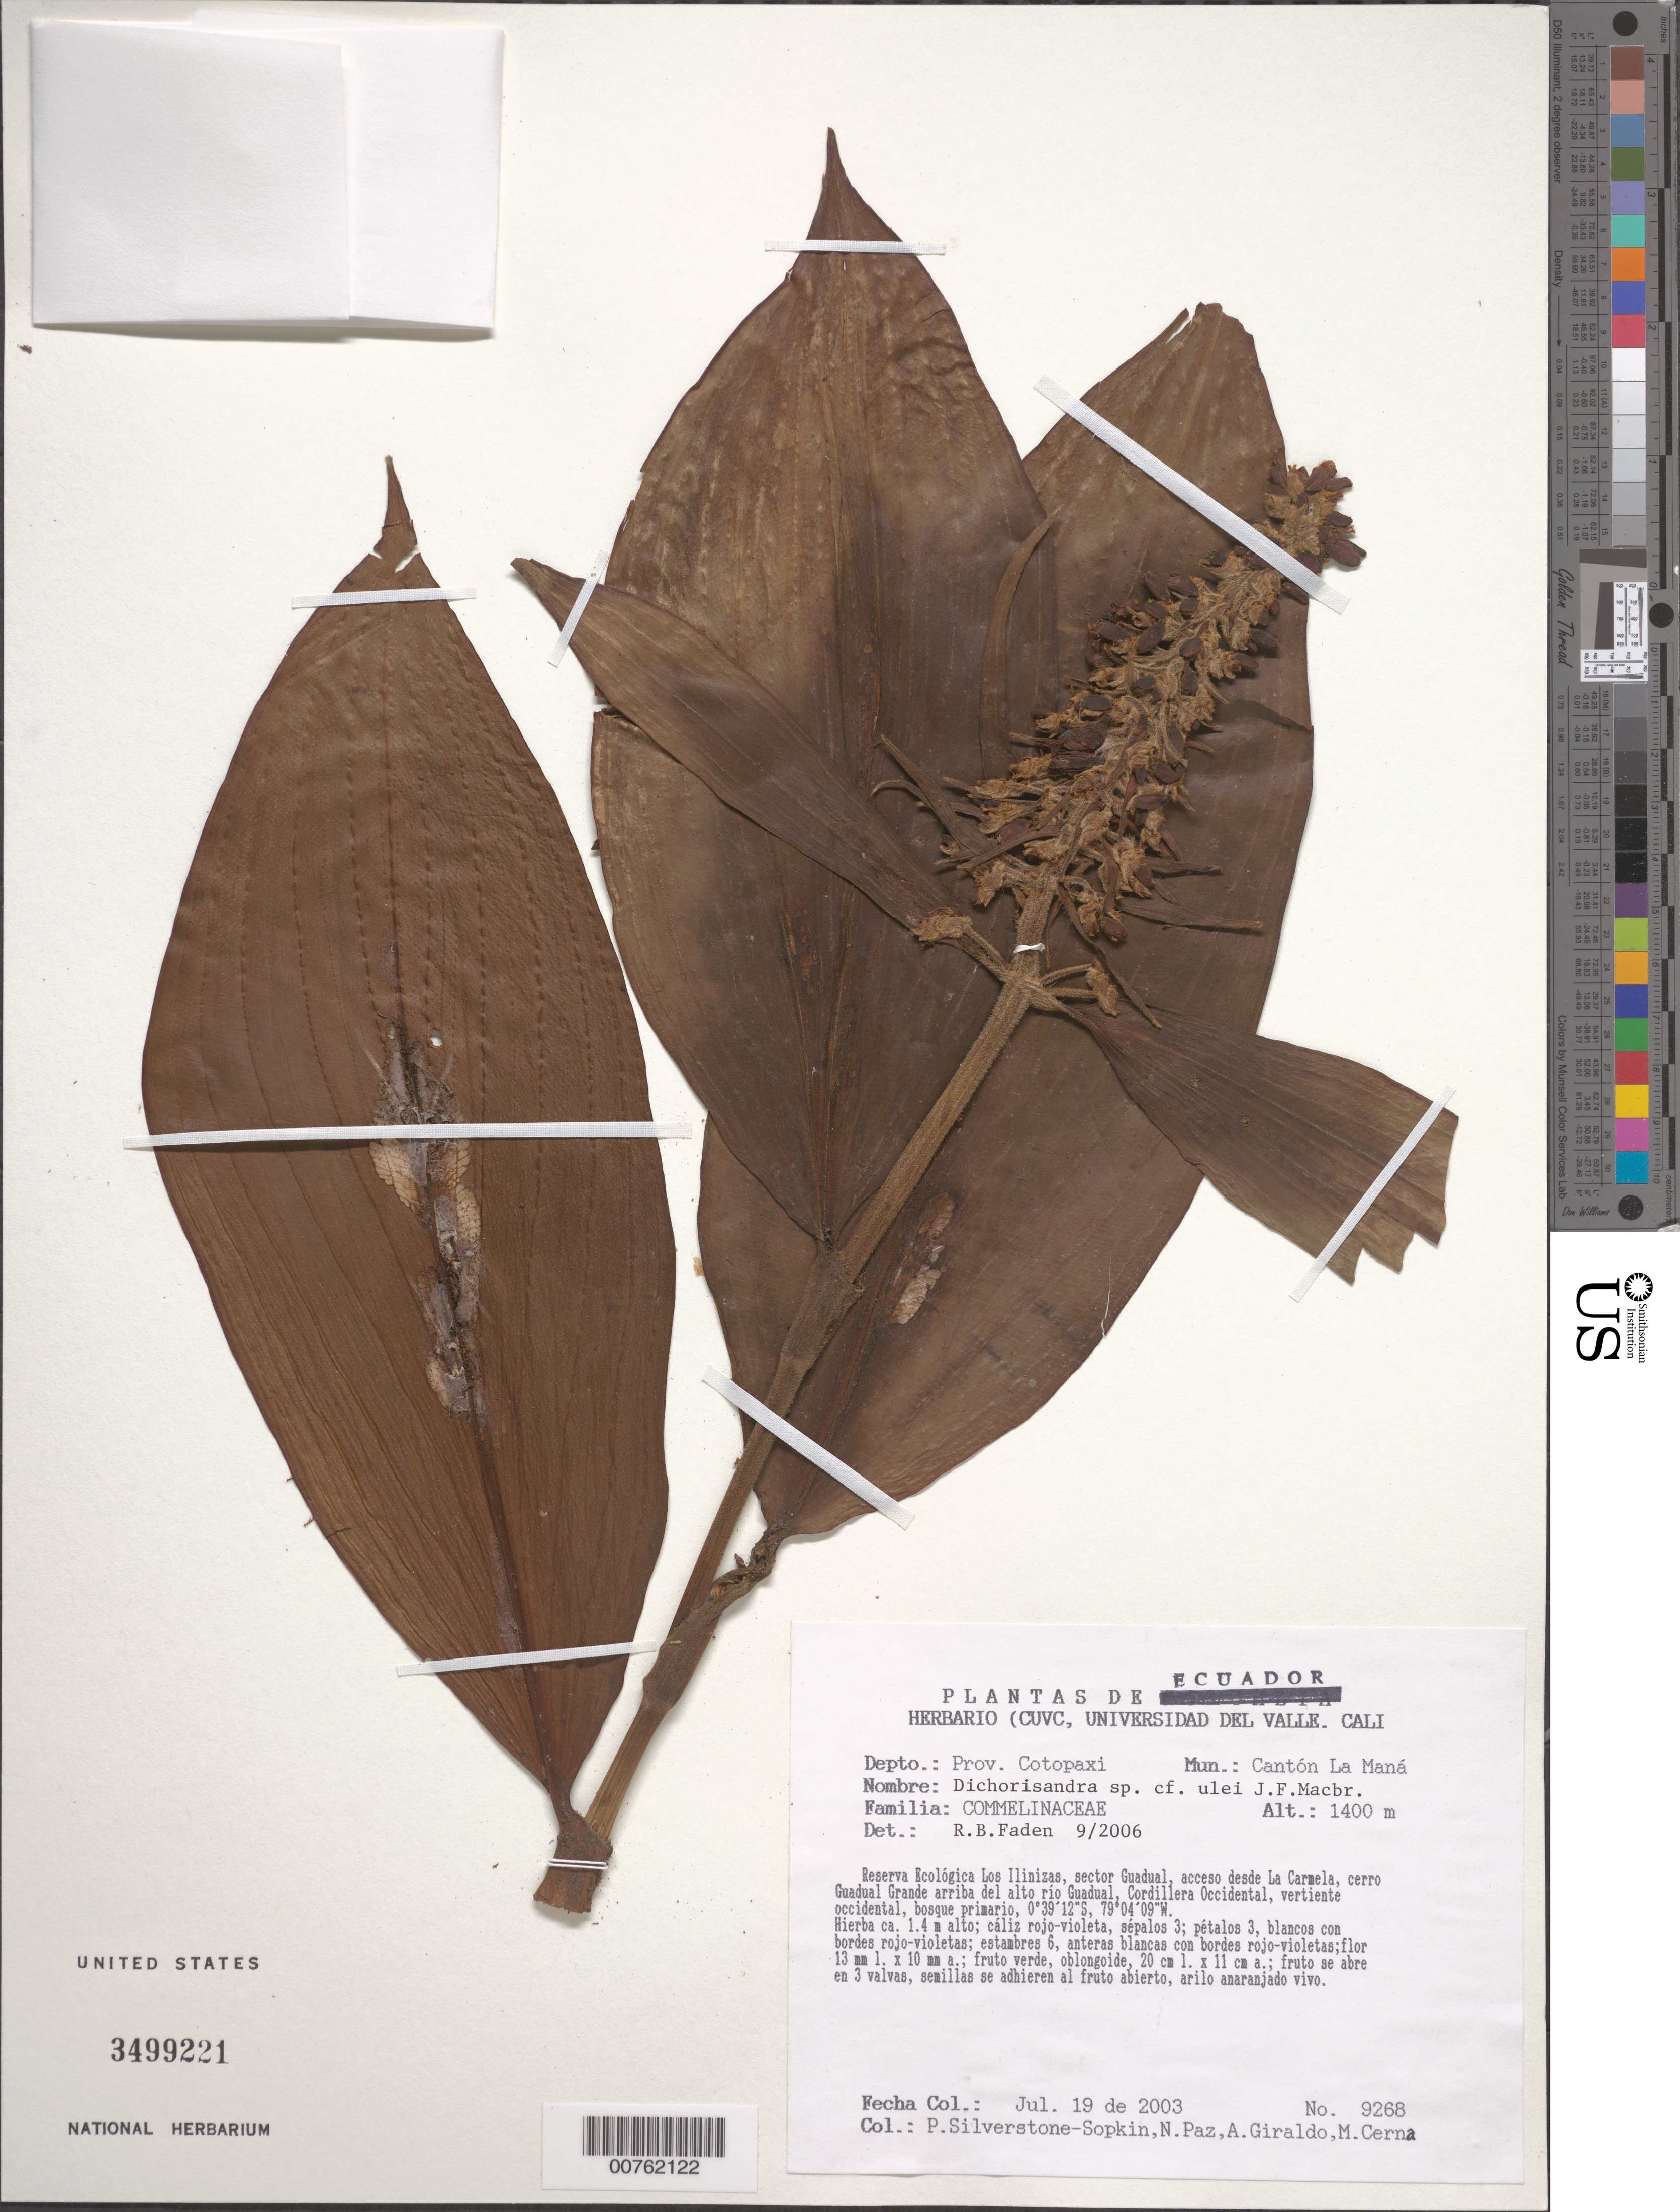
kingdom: Plantae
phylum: Tracheophyta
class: Liliopsida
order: Commelinales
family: Commelinaceae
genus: Dichorisandra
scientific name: Dichorisandra ulei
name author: J.F. Macbr.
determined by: Faden, Robert B., (US), Smithsonian Institution - National Museum of Natural History (UNITED STATES)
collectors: P. A. Silverstone-Sopkin, N. Paz, A. Giraldo & M. Cerna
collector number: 9268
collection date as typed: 19Jul 2003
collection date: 2003-07-19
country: Ecuador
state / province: Cotopaxi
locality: Canton la Mana. Reserva Ecologica Los Ilinizas, sector Guadual, acceso desde La Carmela, Cerro Guadual Grande Arriba del Alto Rio Guadual, Cordillera Occidental, Vertiente Occidental, Bosque Primario.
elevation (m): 1400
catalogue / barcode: US 3499221